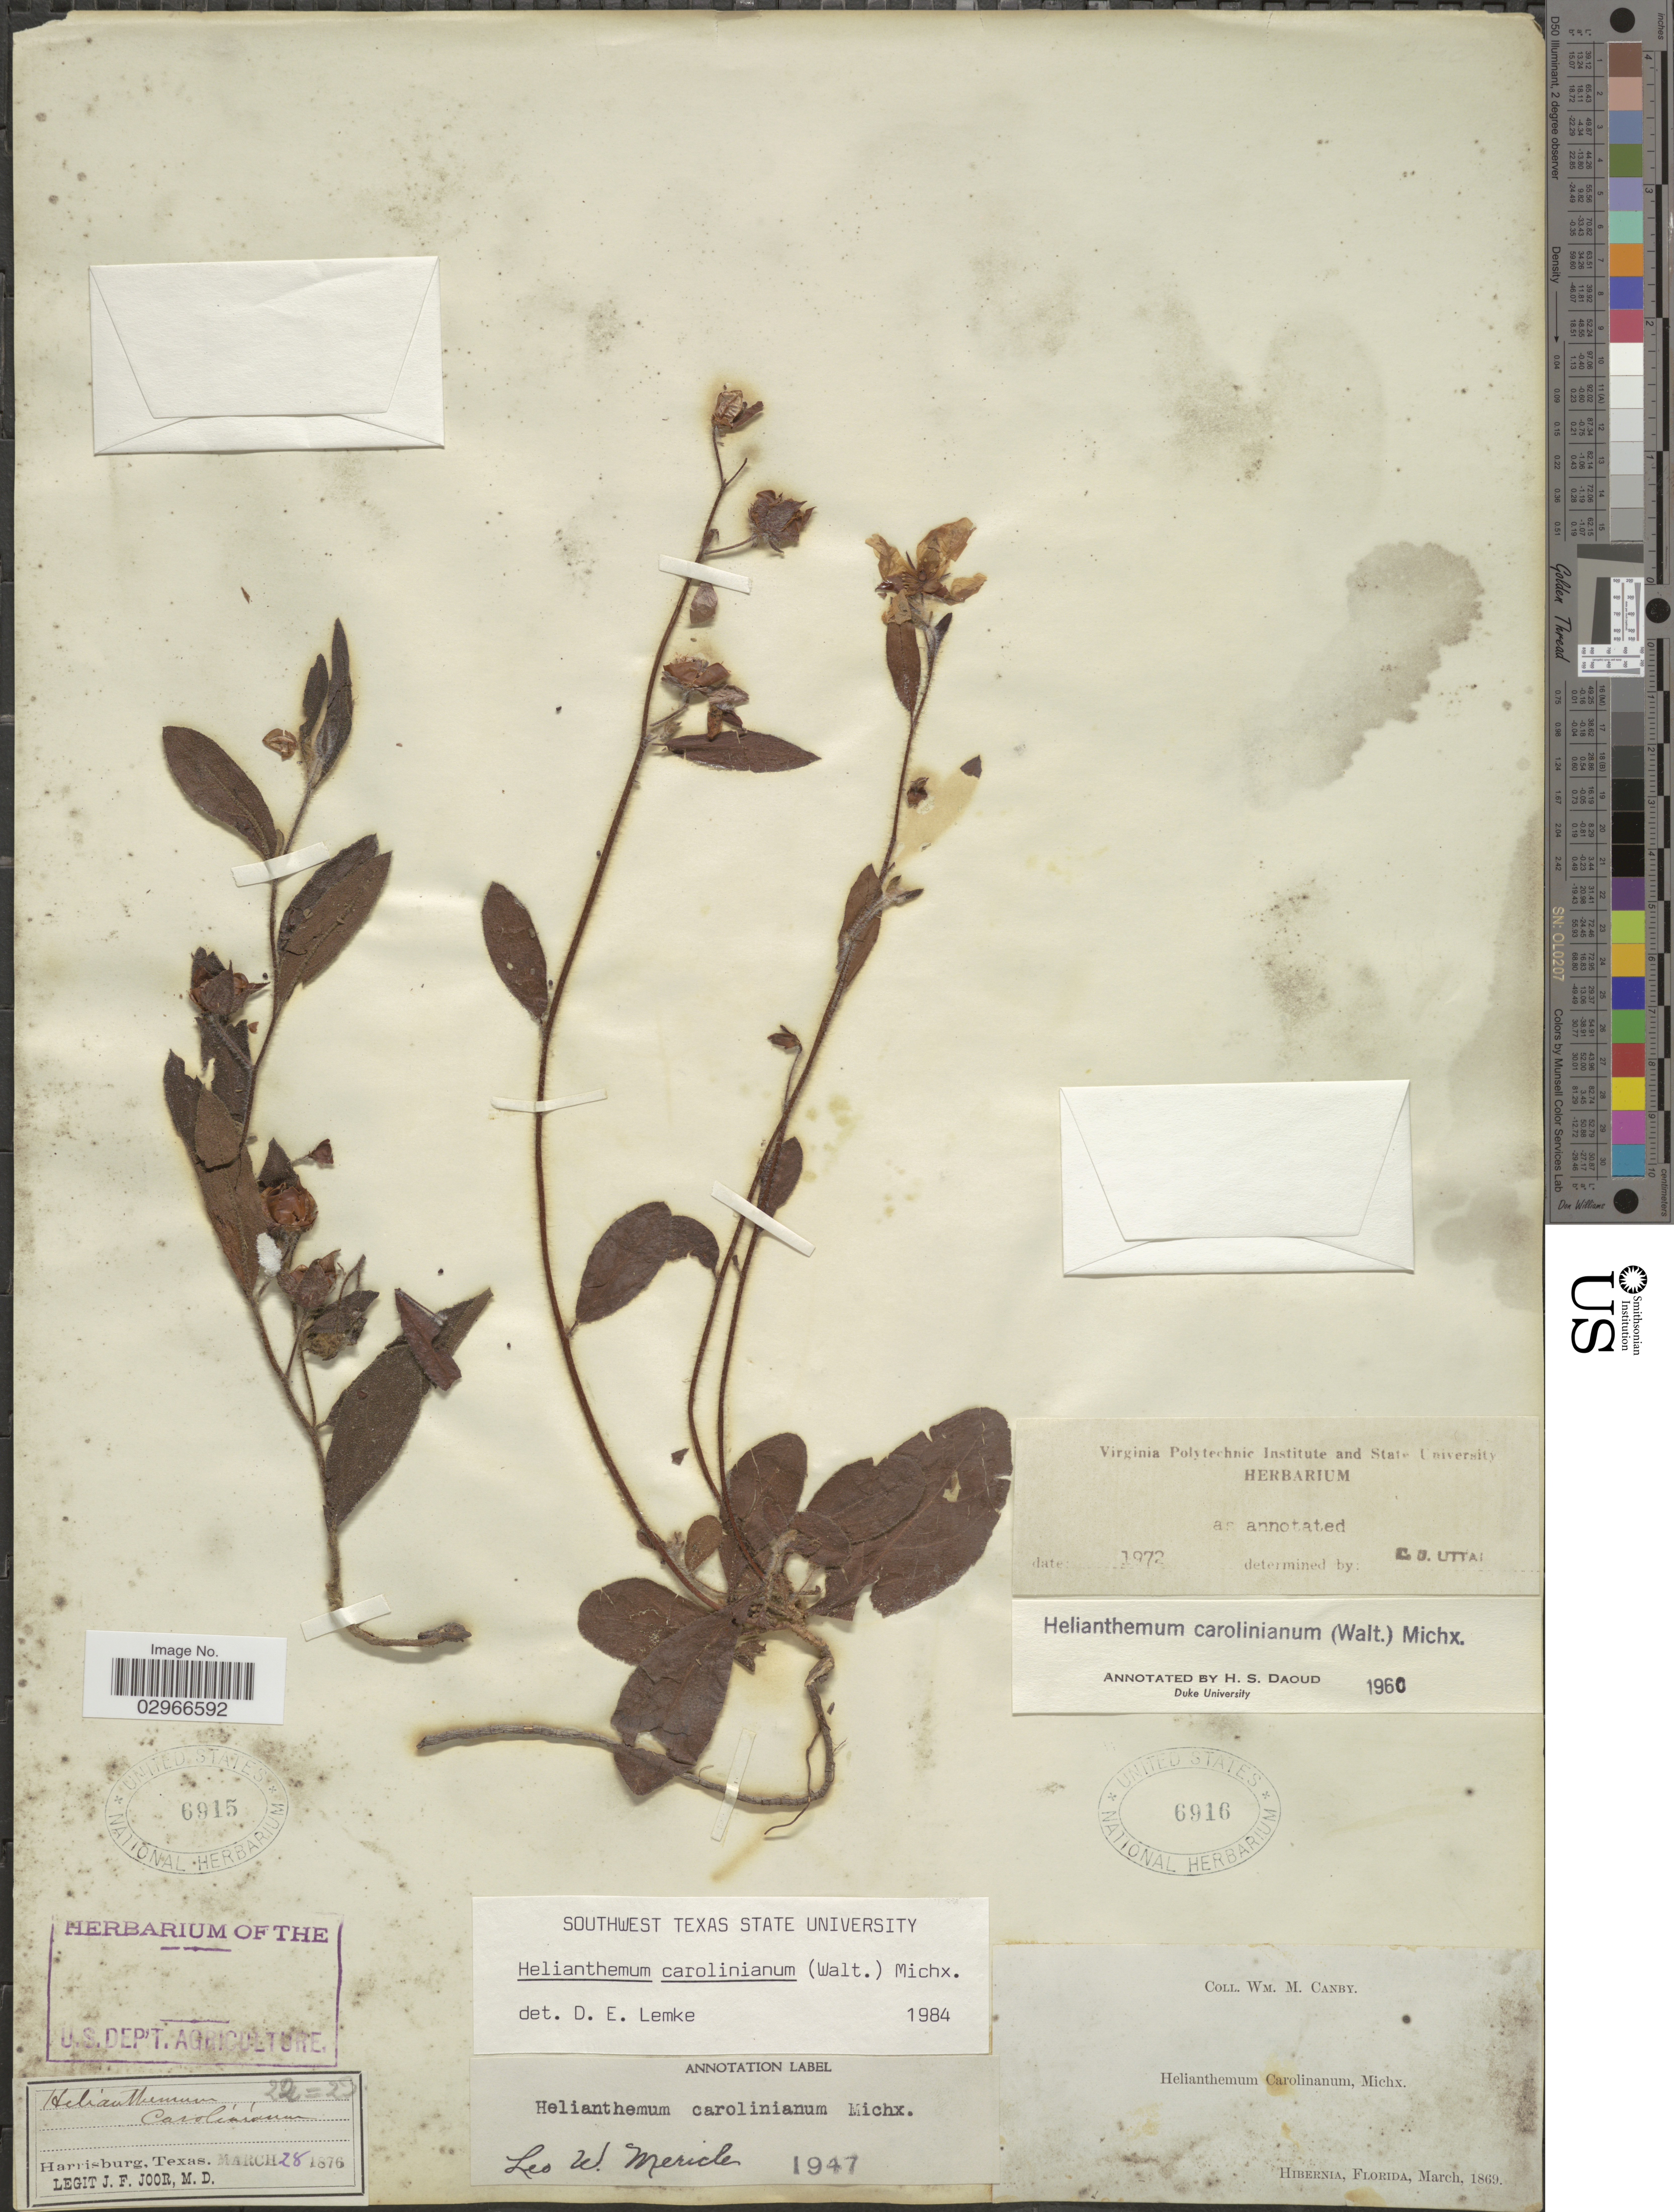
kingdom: Plantae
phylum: Tracheophyta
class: Magnoliopsida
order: Malvales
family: Cistaceae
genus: Helianthemum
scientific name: Helianthemum carolinianum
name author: (Walter) Michx.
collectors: W. M. Canby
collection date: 1869-03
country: United States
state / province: Florida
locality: Hibernia.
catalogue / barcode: US 6916